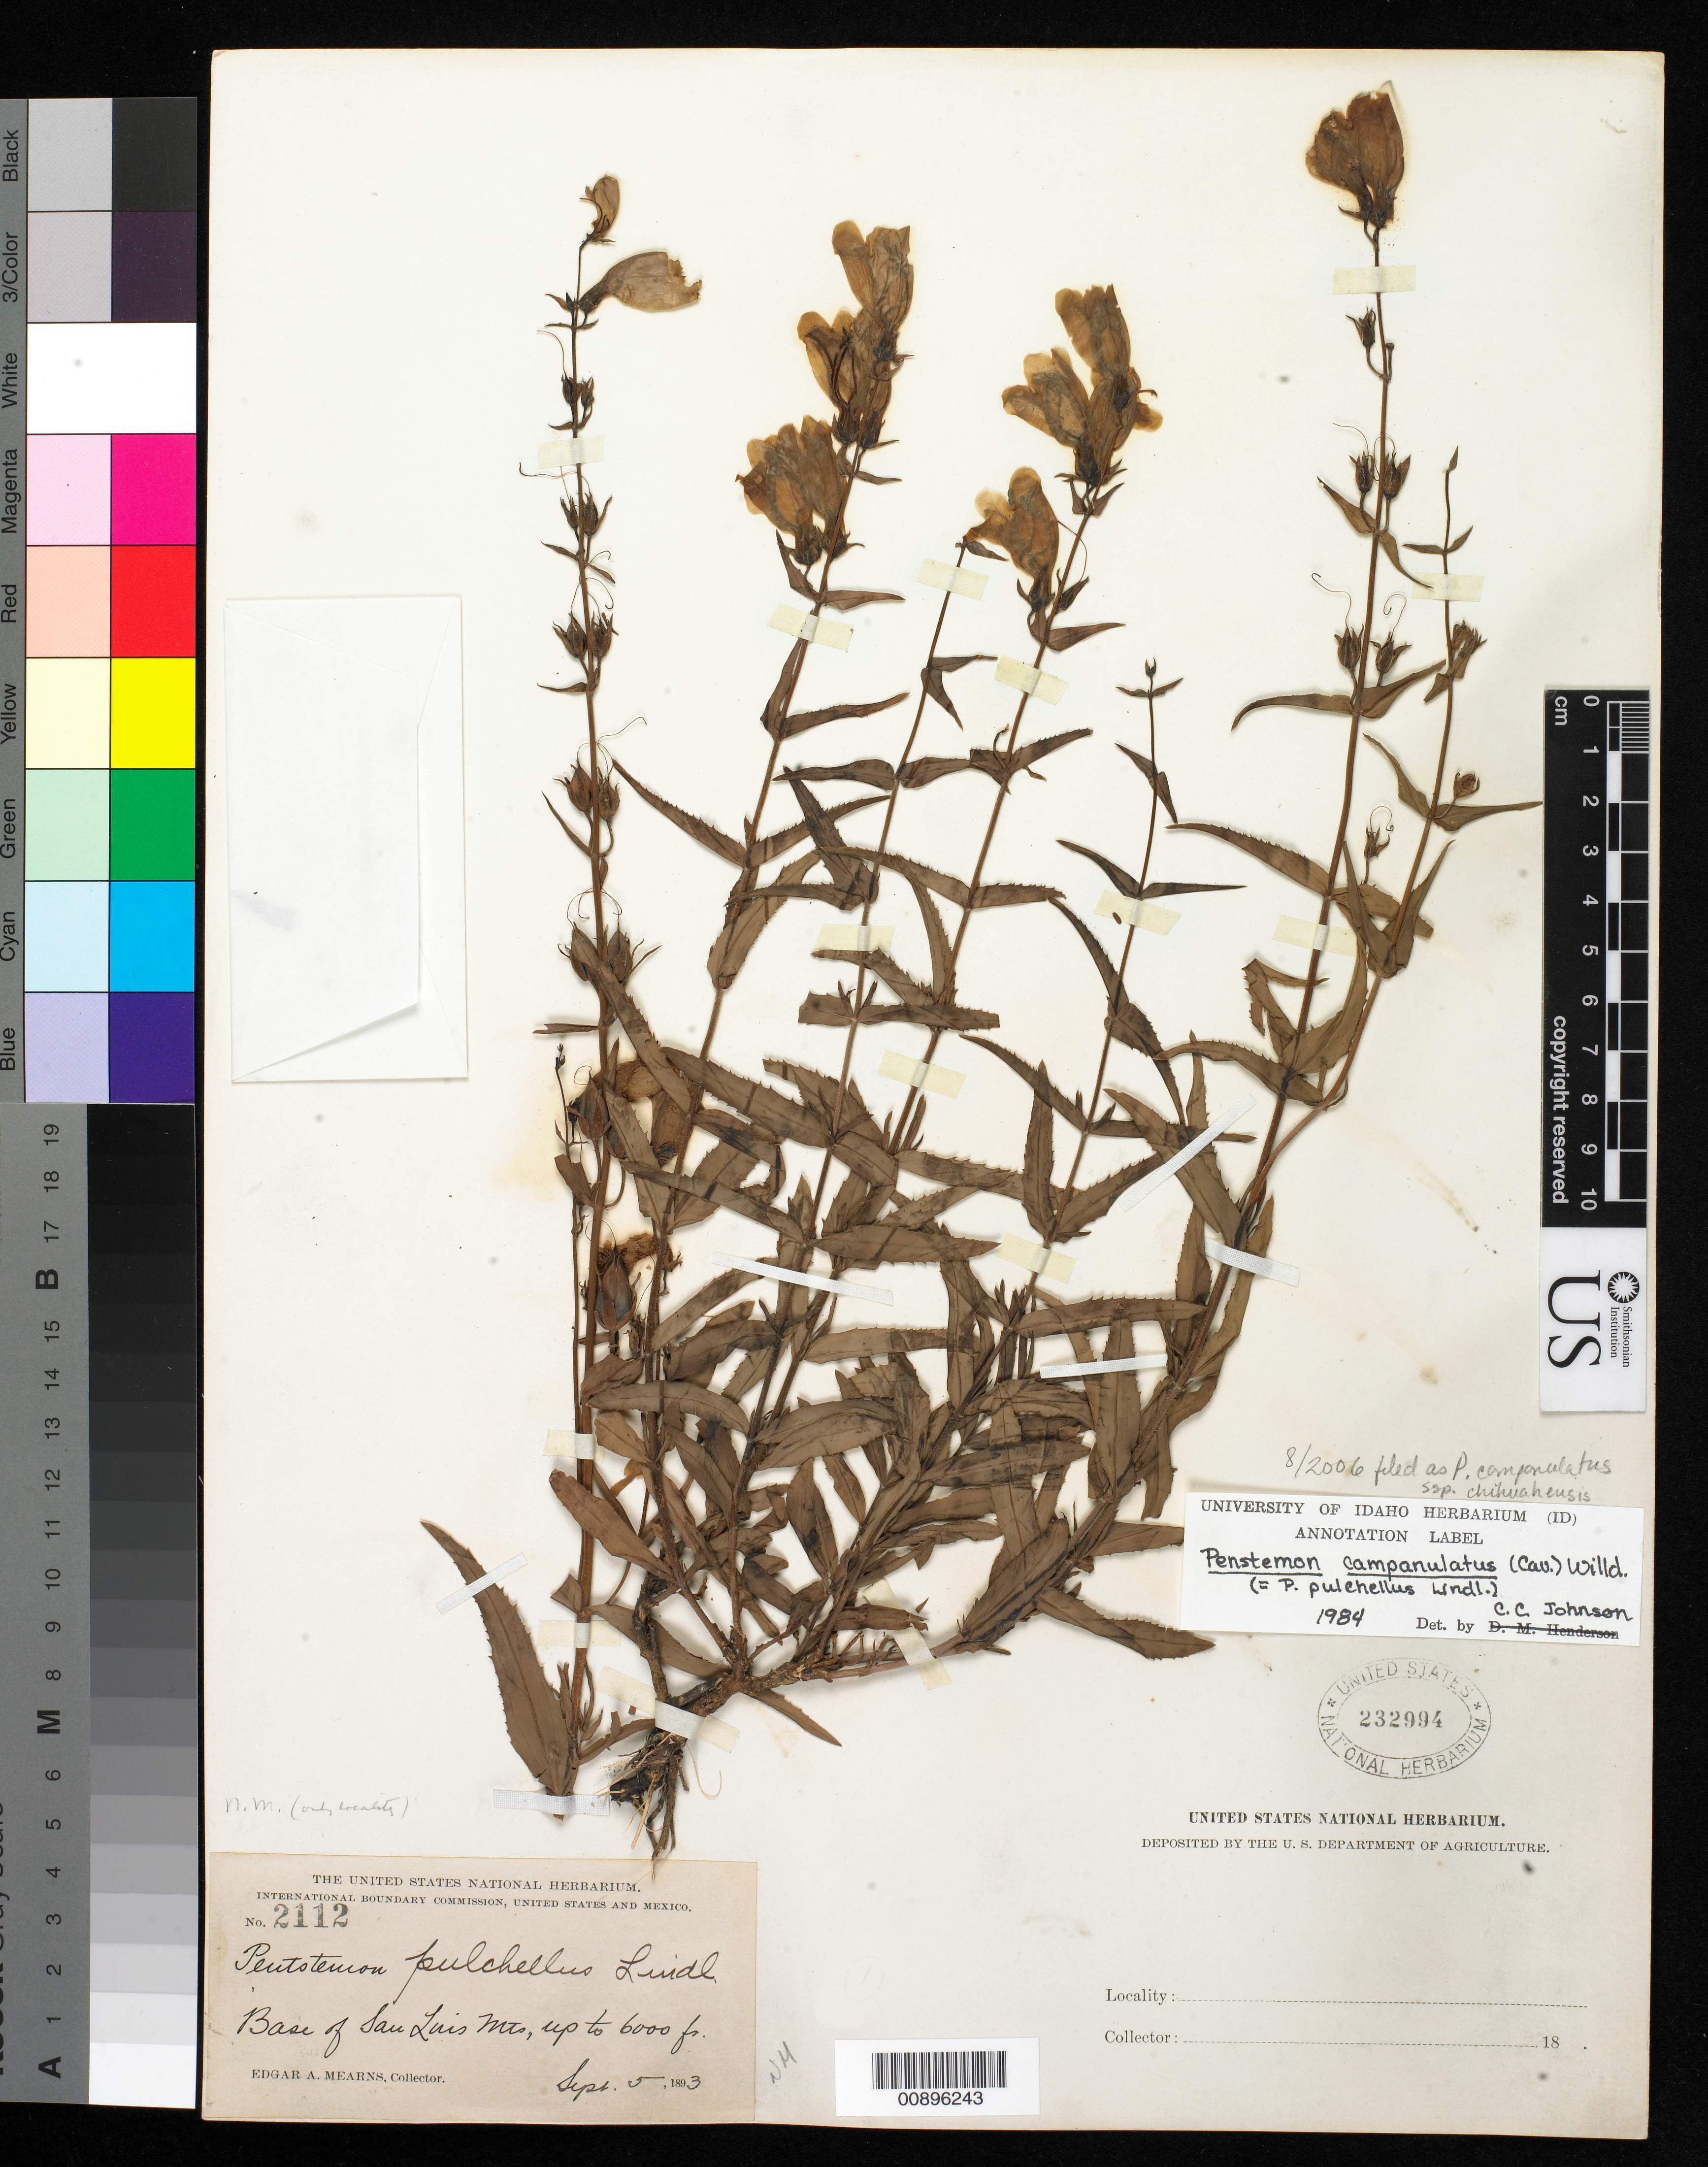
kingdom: Plantae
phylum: Tracheophyta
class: Magnoliopsida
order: Lamiales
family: Plantaginaceae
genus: Penstemon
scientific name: Penstemon campanulatus subsp. chihuahuensis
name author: Straw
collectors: E. A. Mearns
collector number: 2112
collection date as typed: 05 Sep 1893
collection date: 1893-09-05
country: United States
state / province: New Mexico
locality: Base of San Luis Mts.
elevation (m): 1829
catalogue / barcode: US 232994